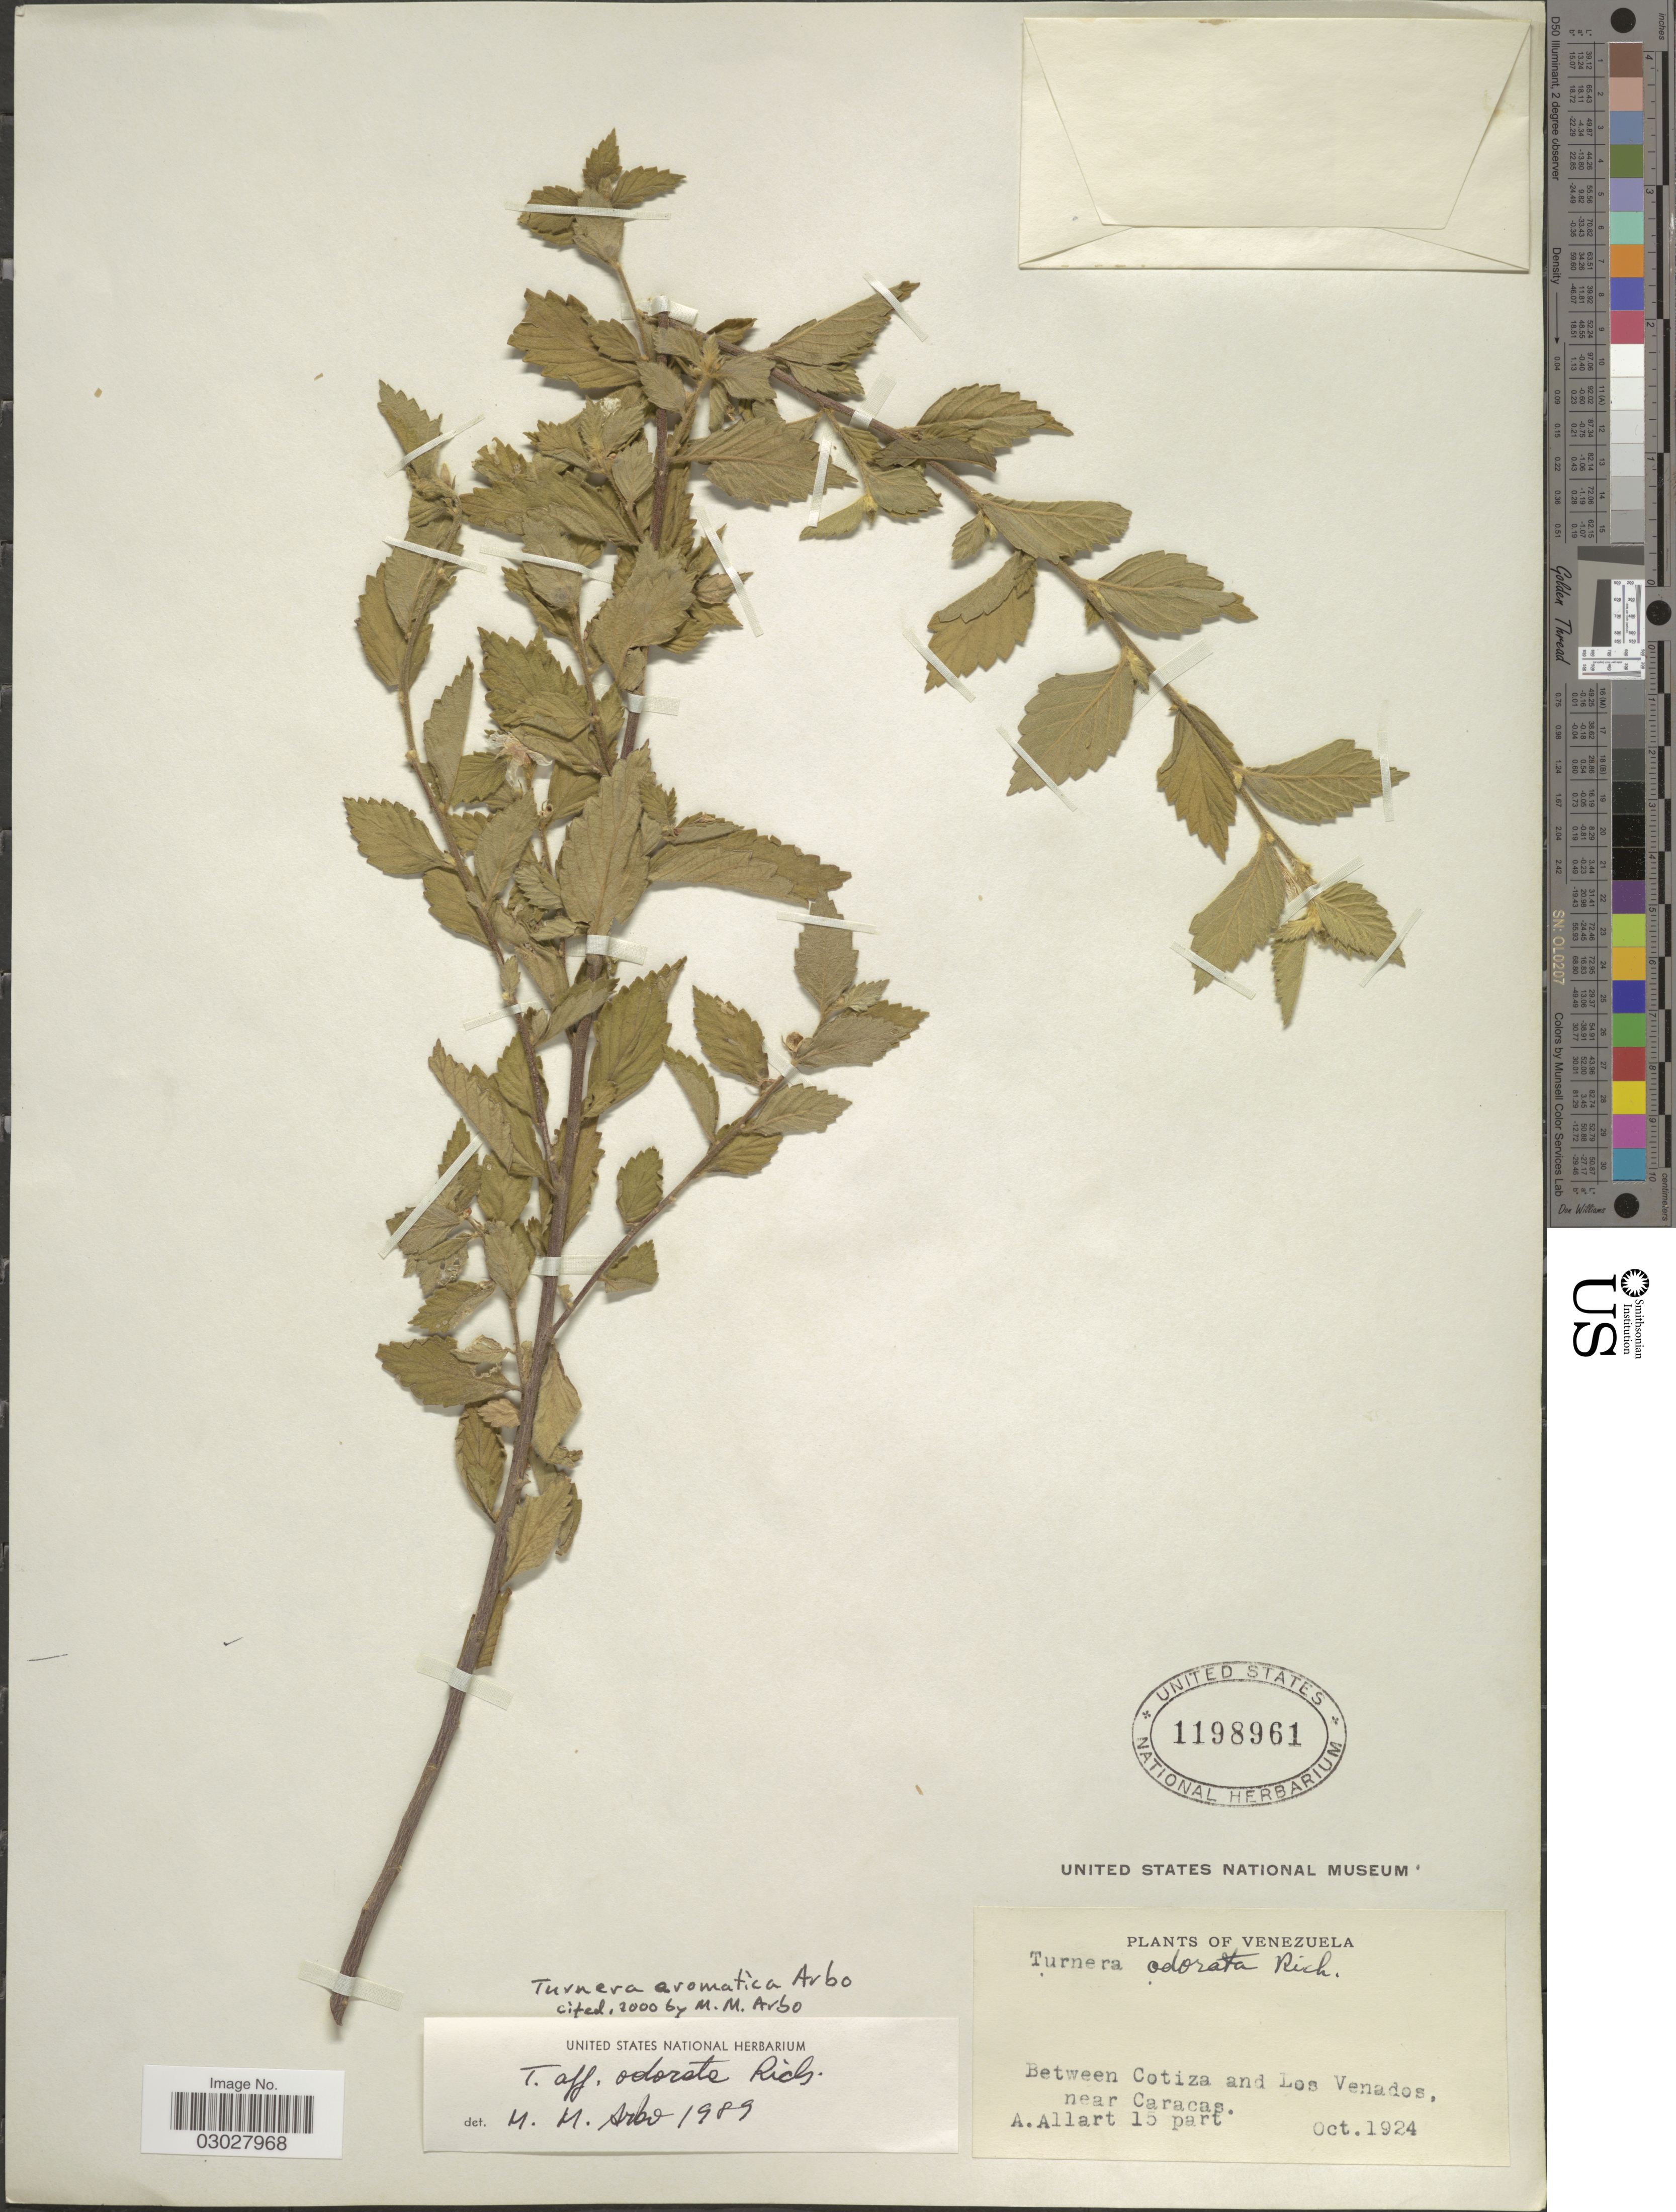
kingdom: Plantae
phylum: Tracheophyta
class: Magnoliopsida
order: Malpighiales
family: Turneraceae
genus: Turnera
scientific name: Turnera aromatica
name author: Arbo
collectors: A. Allart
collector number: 15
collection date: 1924-10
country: Venezuela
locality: Between Cotiza and Los Venados, near Caracas.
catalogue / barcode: US 1198961